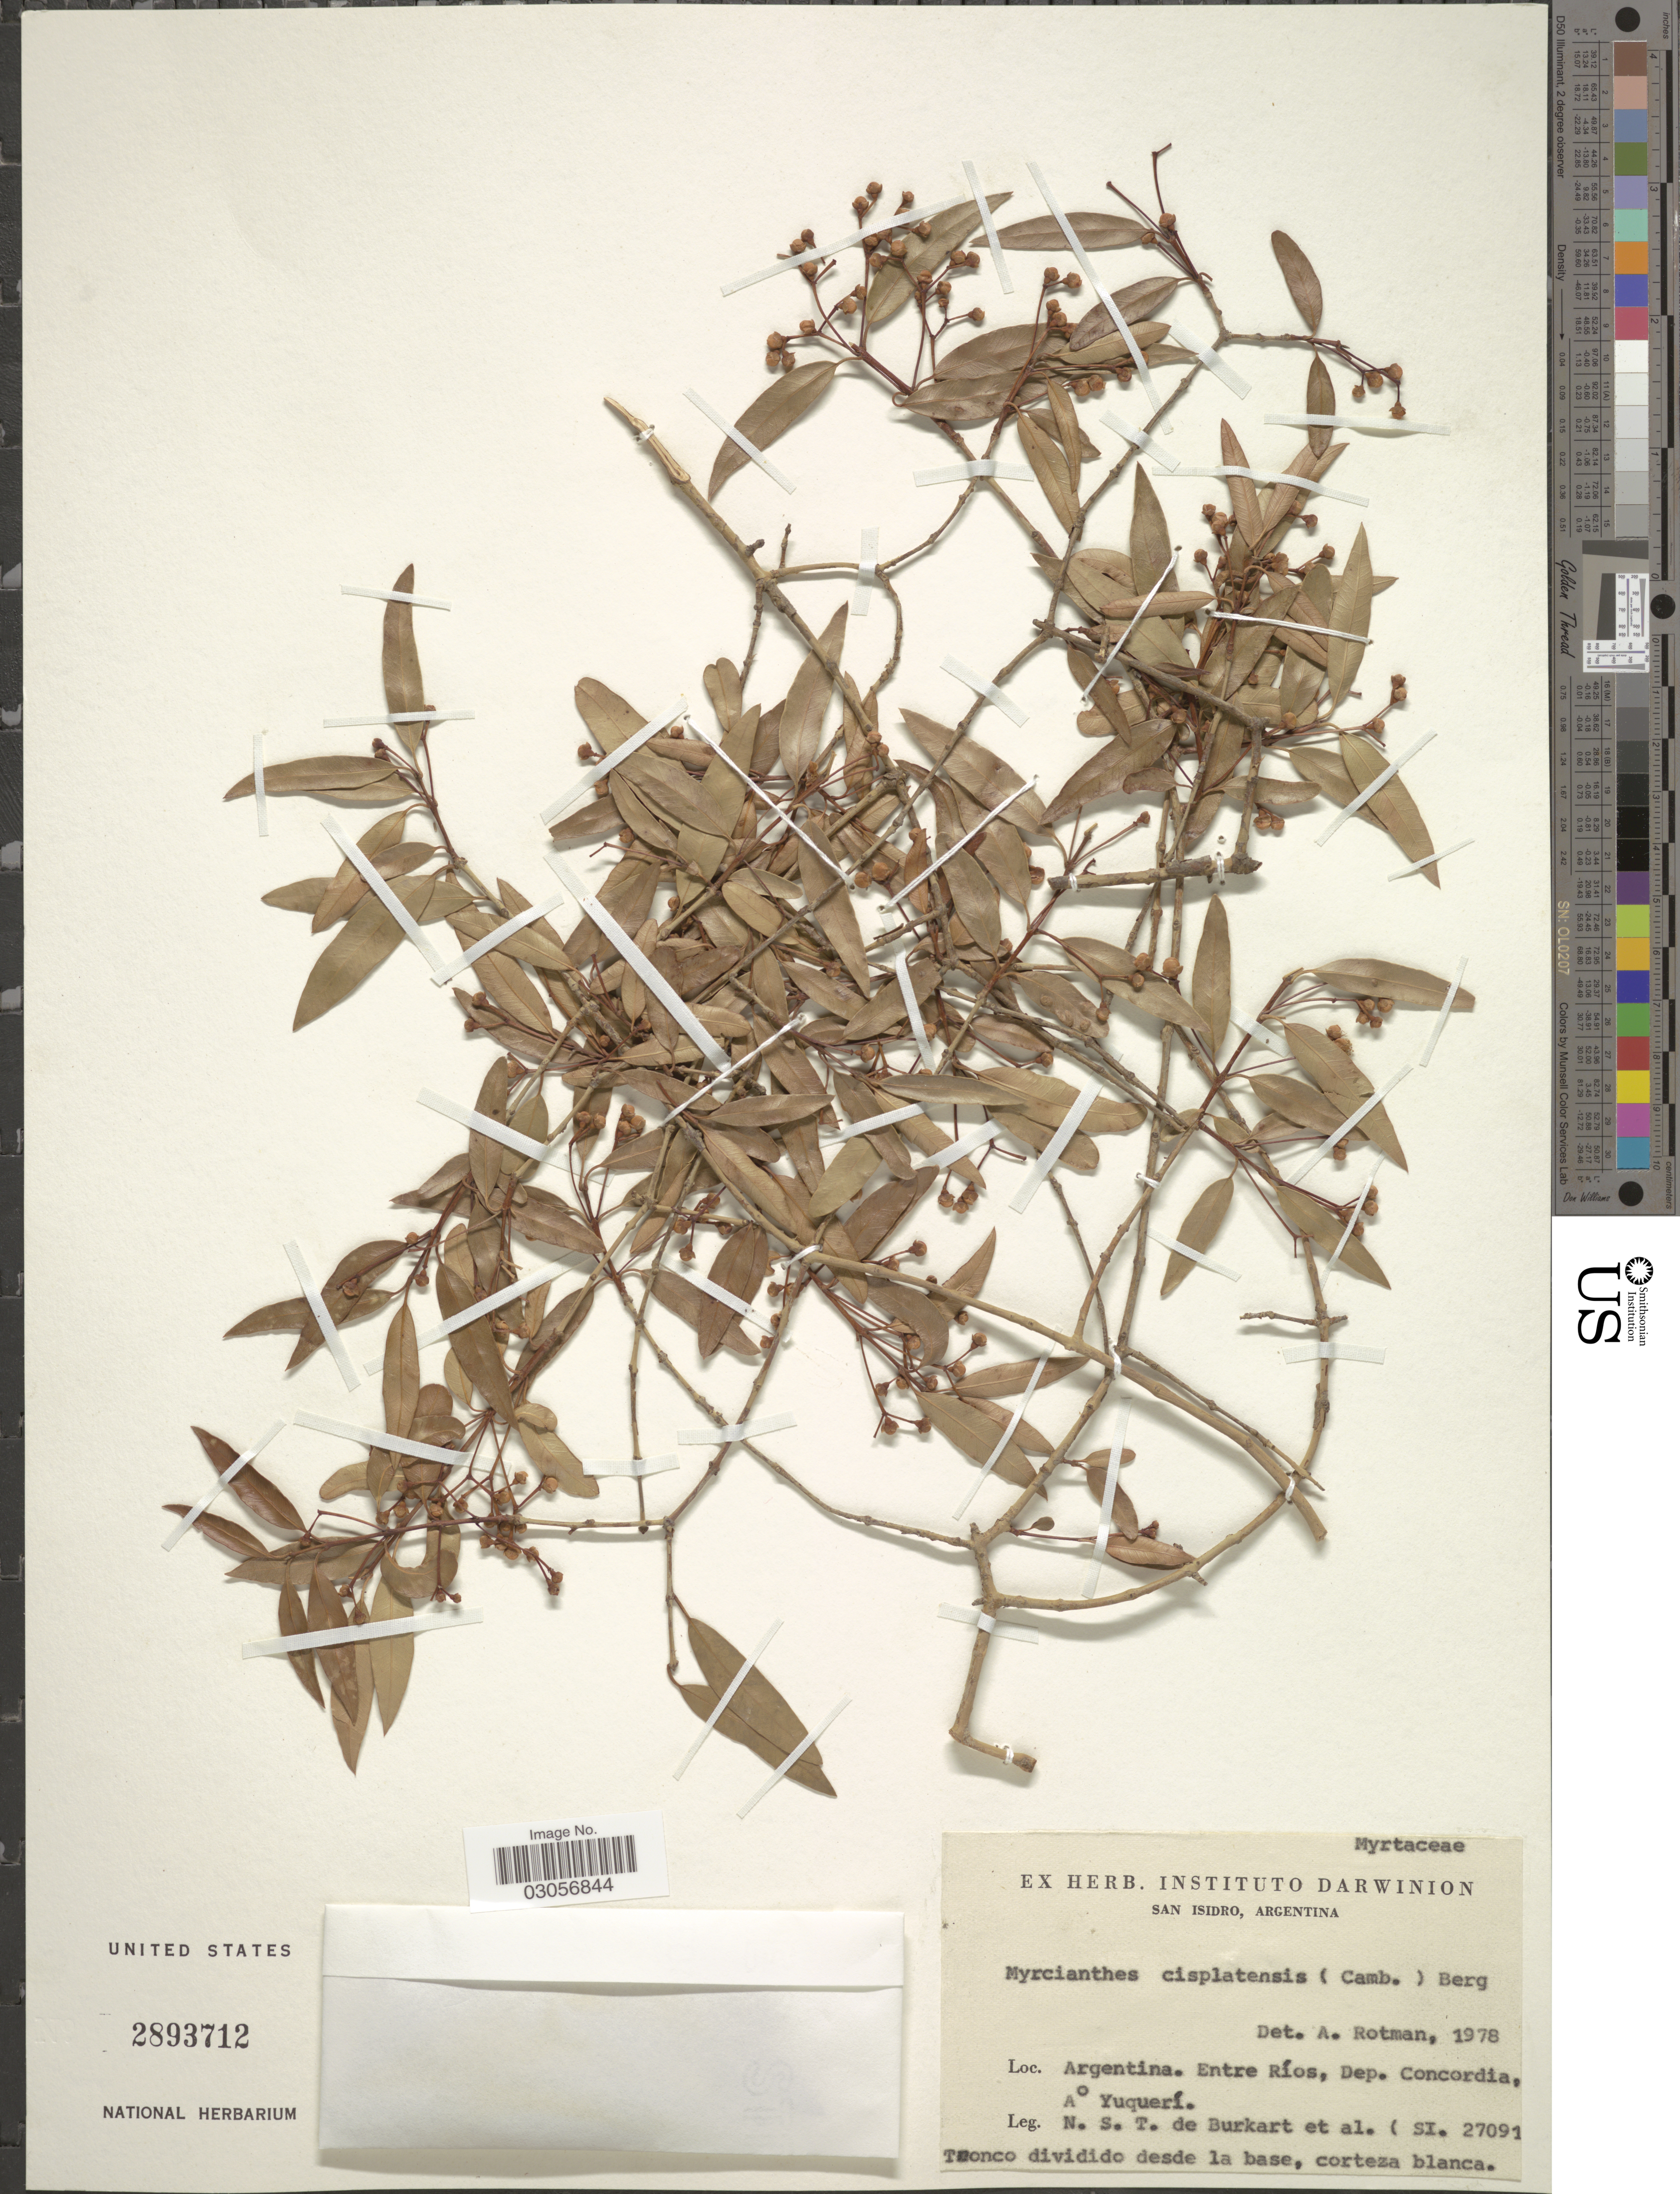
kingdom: Plantae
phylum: Tracheophyta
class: Magnoliopsida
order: Myrtales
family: Myrtaceae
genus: Myrcianthes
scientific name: Myrcianthes cisplatensis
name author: (Cambess.) O. Berg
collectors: N. Burkart & et al.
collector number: SI.27091*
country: Argentina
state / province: Entre Rios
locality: Dep. Concordia, A° Yuquerí.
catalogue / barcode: US 2893712